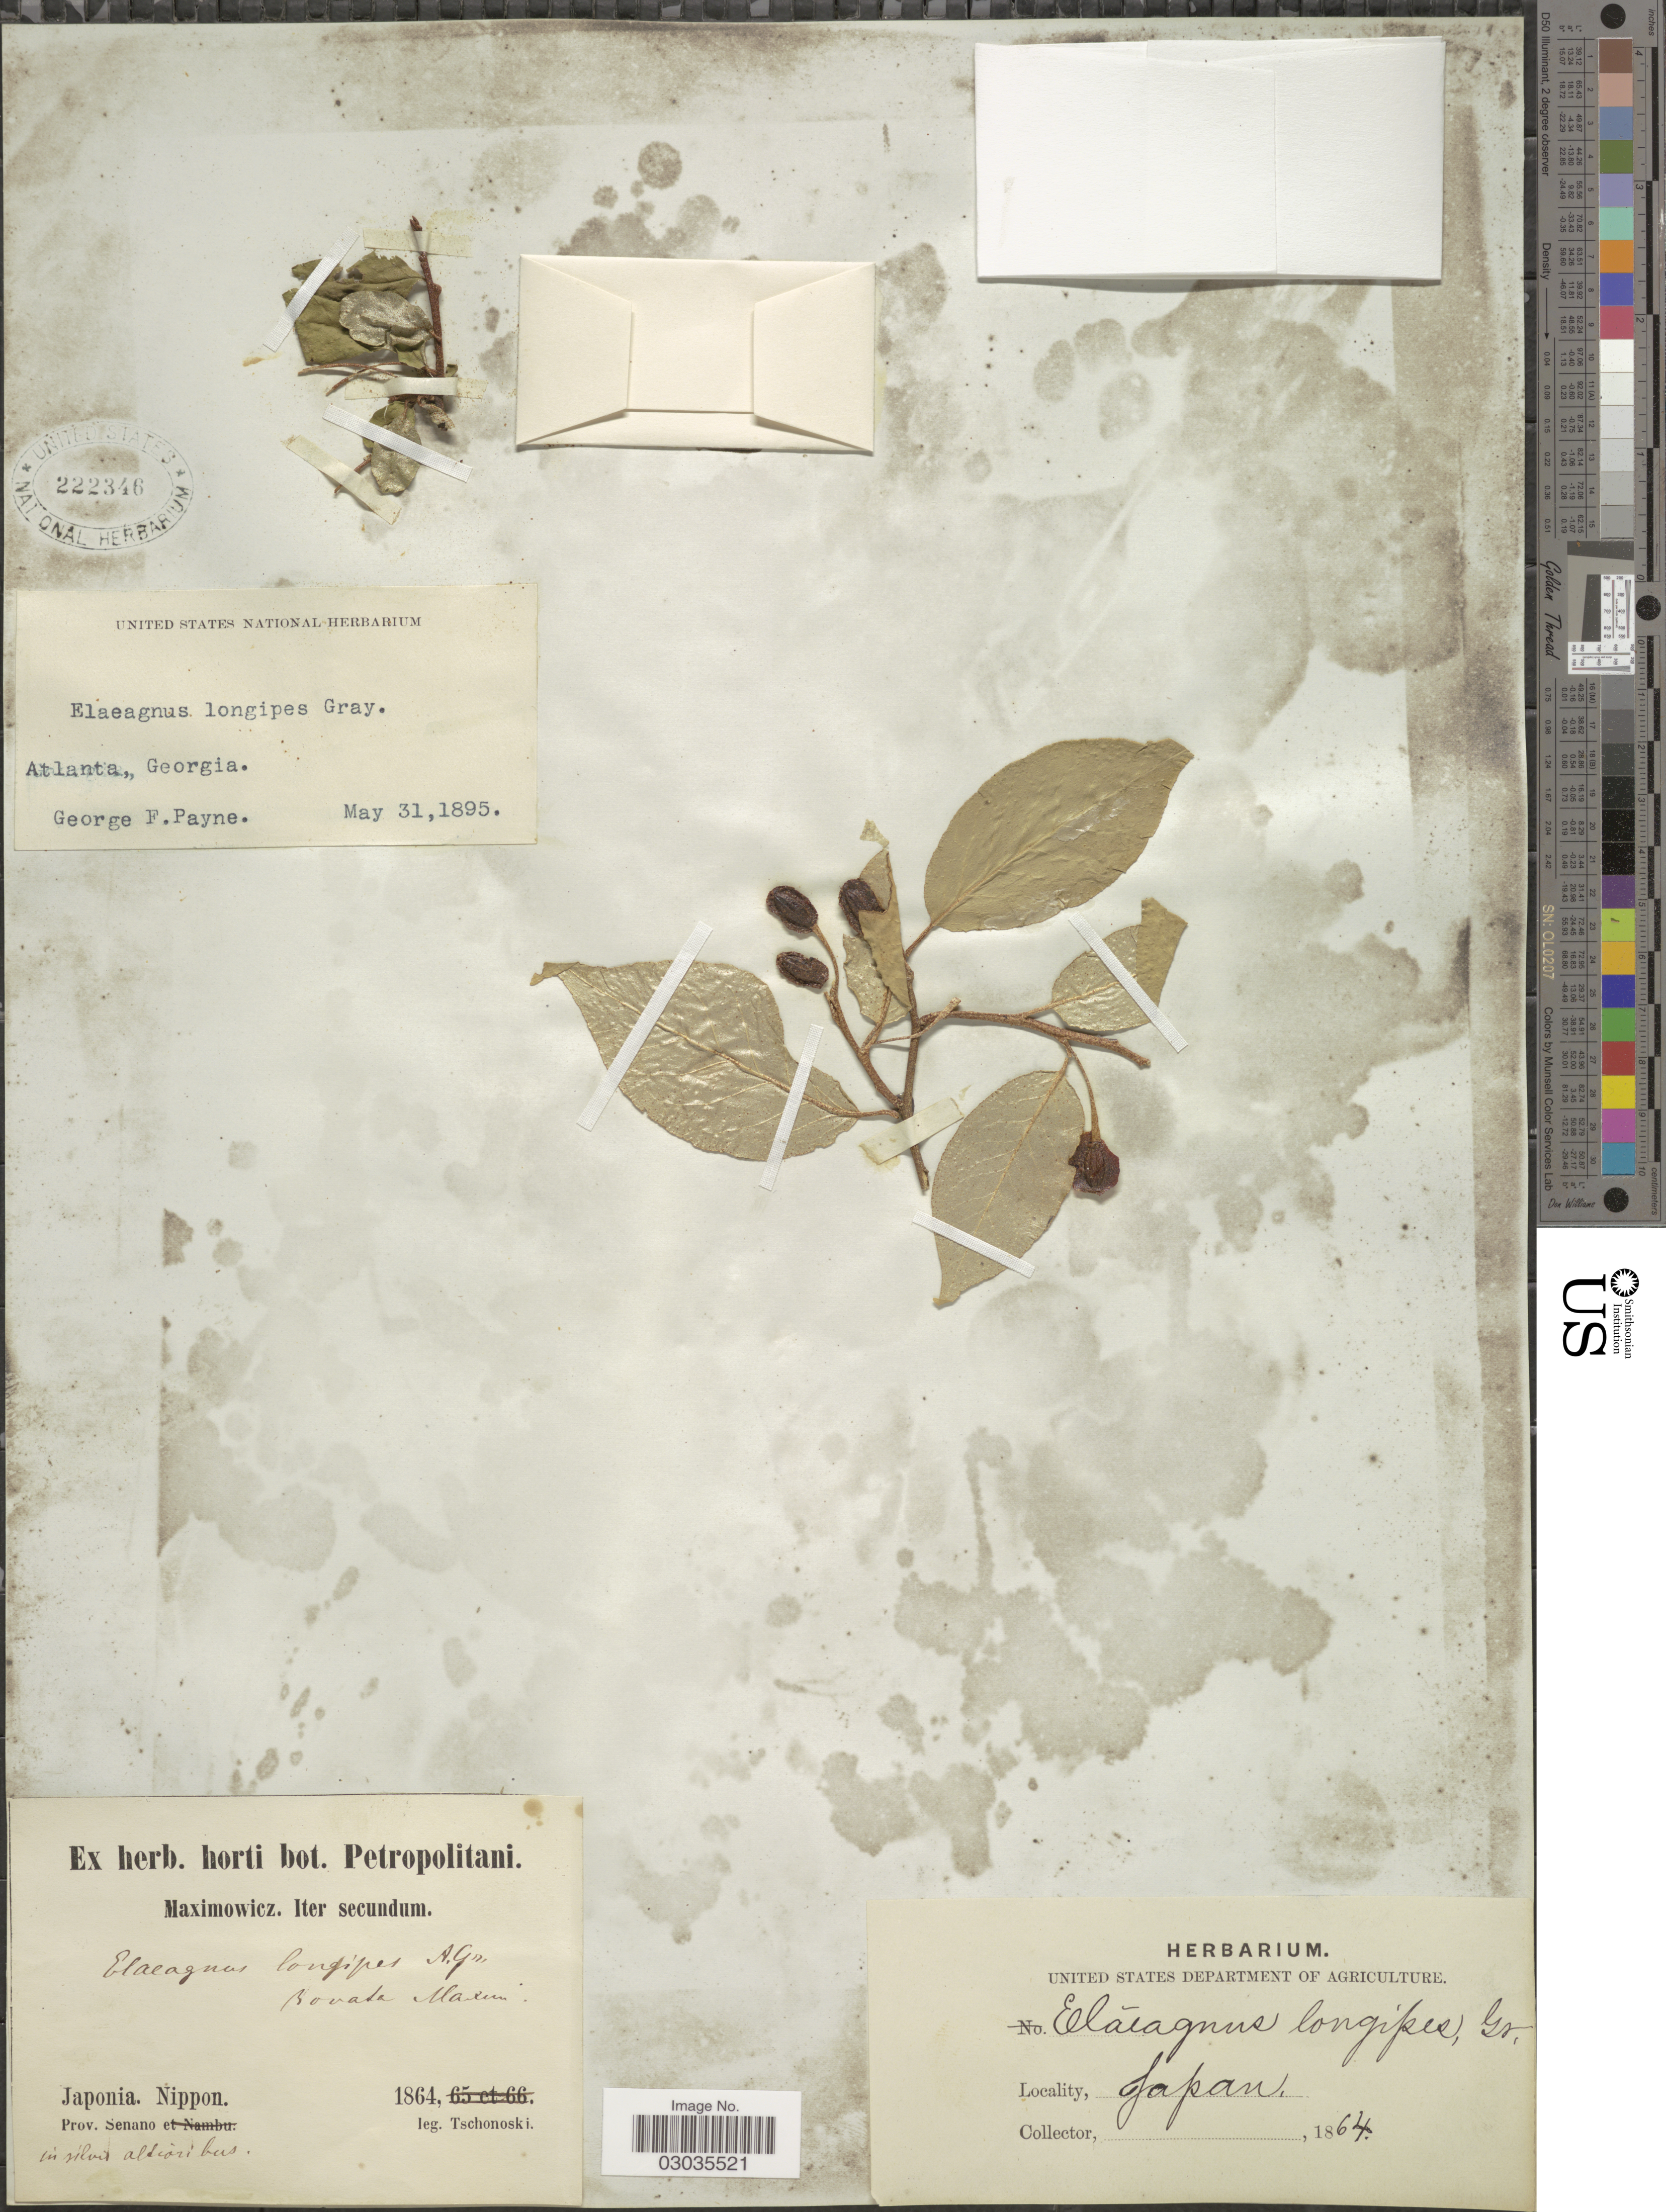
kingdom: Plantae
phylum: Tracheophyta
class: Magnoliopsida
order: Rosales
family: Elaeagnaceae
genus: Elaeagnus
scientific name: Elaeagnus longipes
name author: A. Gray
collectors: -. Tschonoski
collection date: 1864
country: Japan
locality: Japonia. Nippon. Prov. Senano.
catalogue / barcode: US 222346